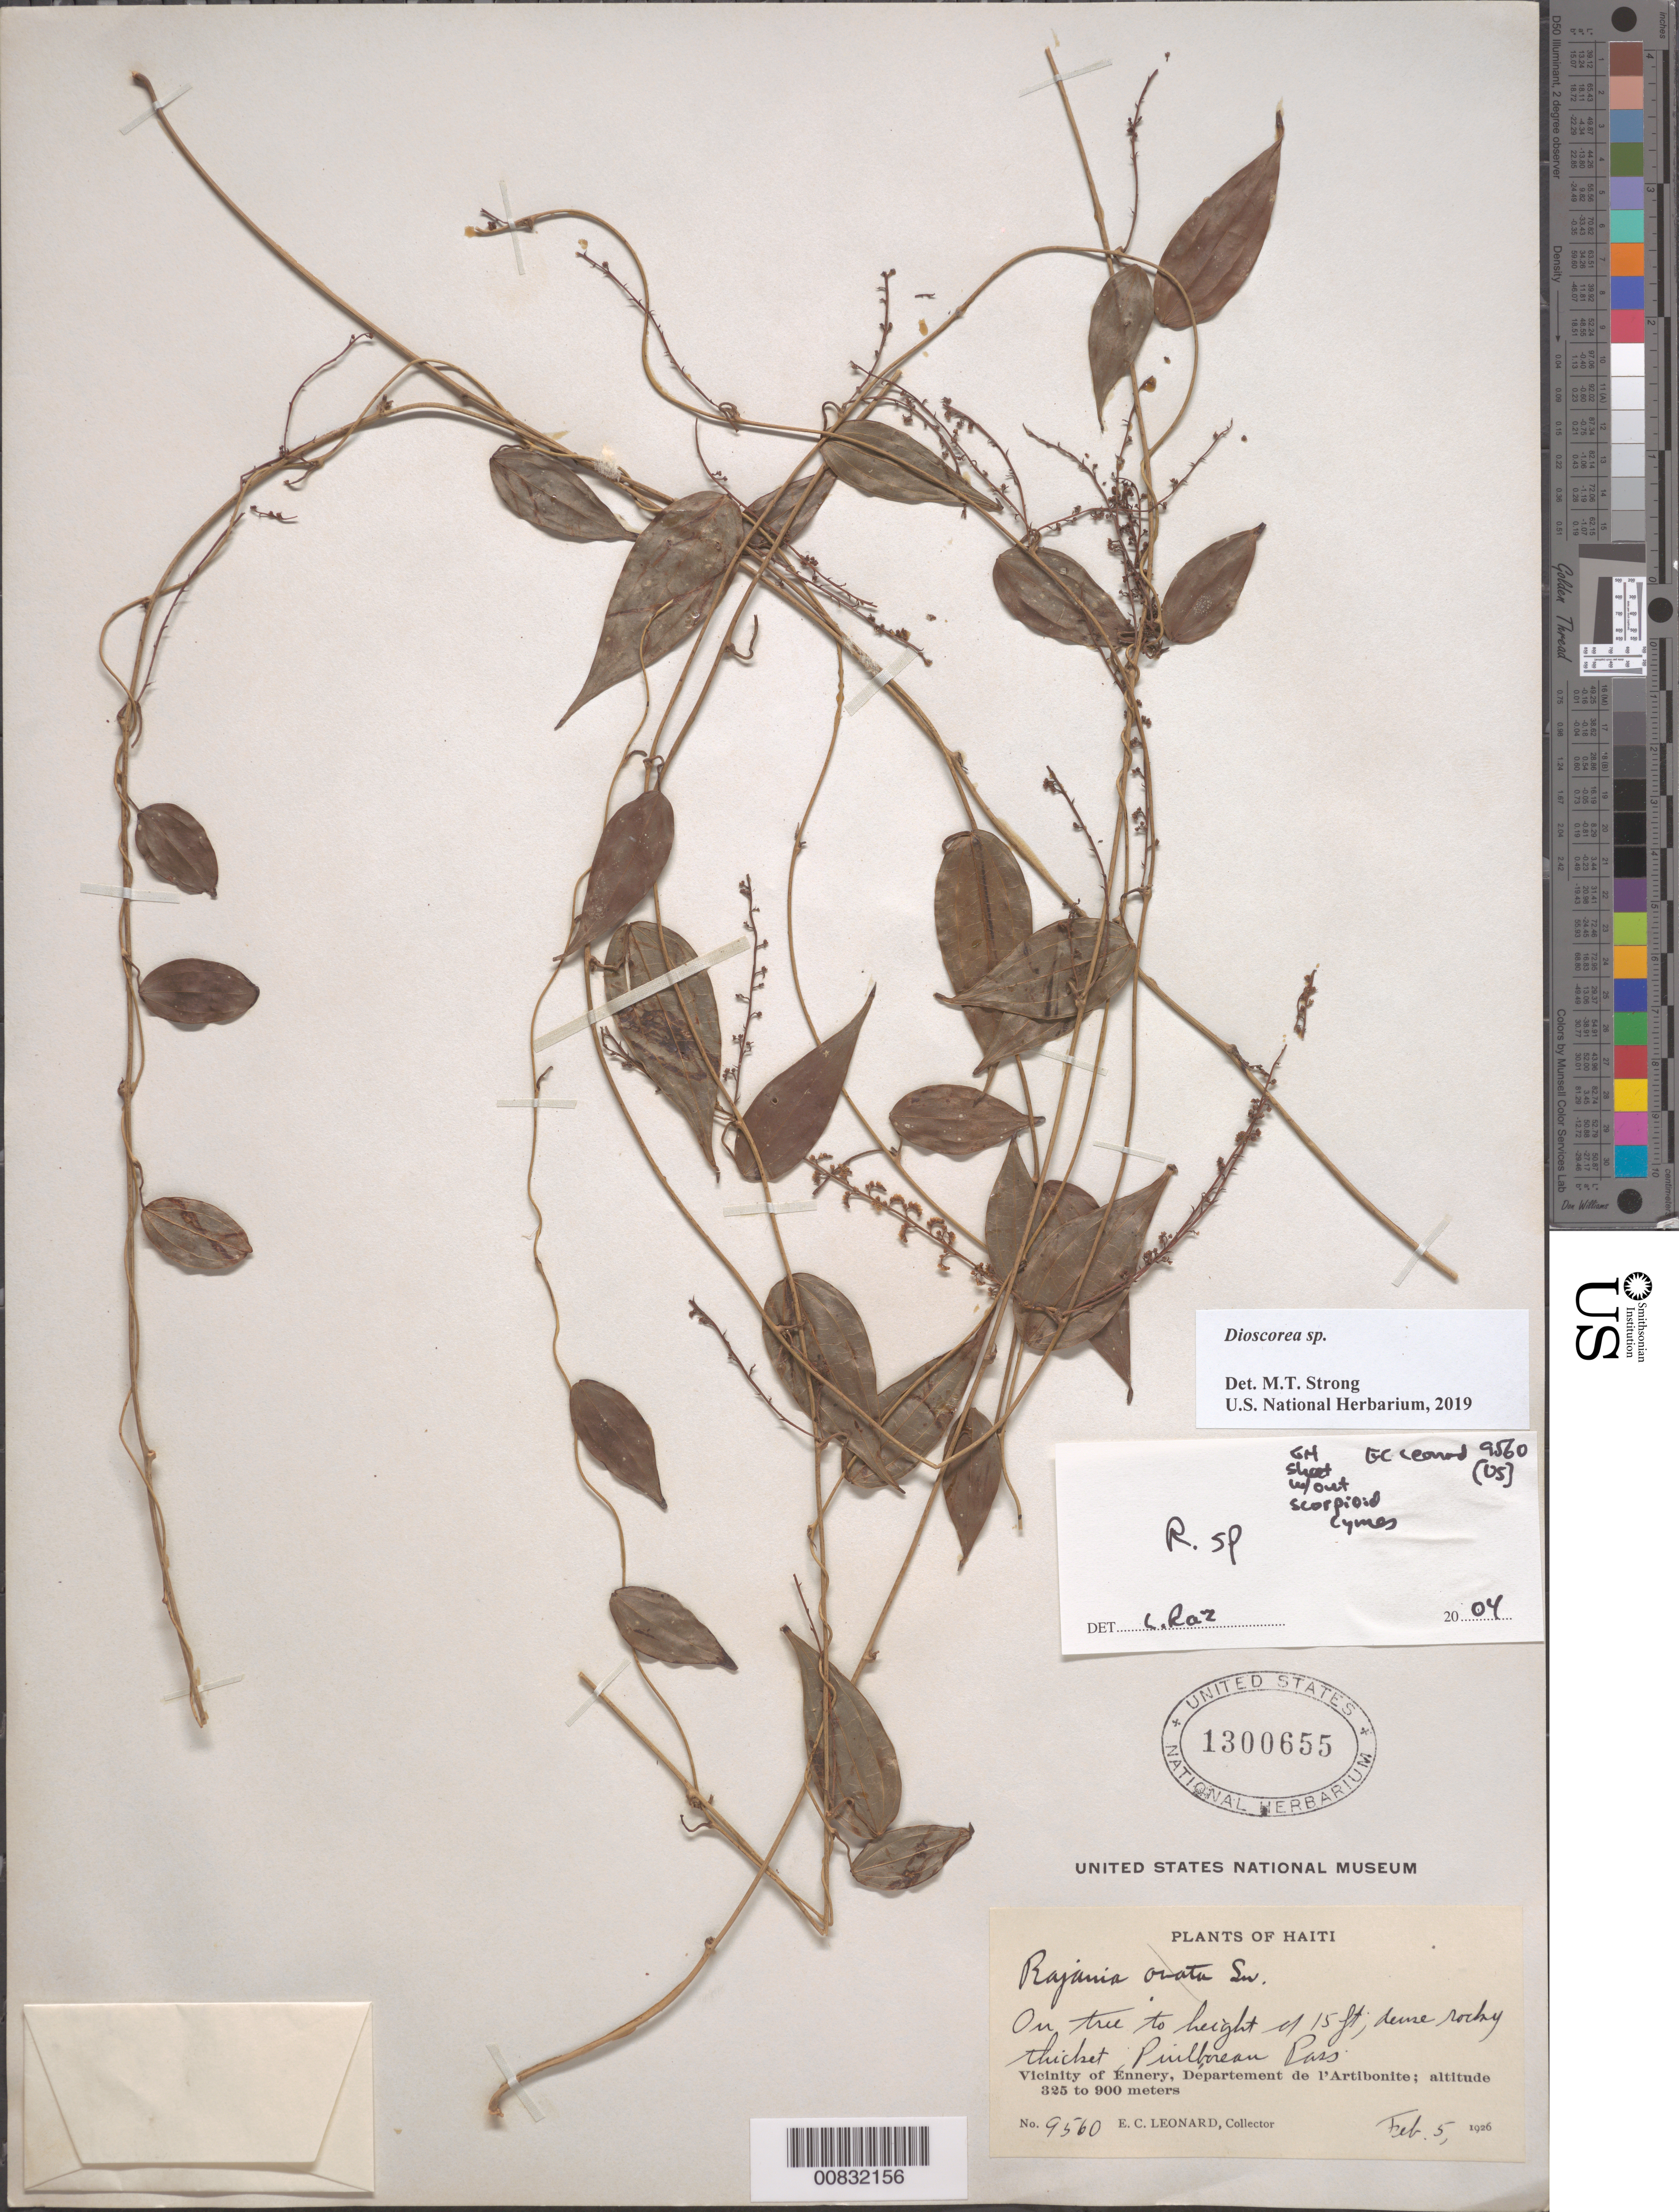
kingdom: Plantae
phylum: Tracheophyta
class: Liliopsida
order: Dioscoreales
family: Dioscoreaceae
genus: Dioscorea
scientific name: Dioscorea sp.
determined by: Strong, M. T., (US), Smithsonian Institution - National Museum of Natural History (UNITED STATES)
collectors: E. C. Leonard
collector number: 9560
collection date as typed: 05 Feb 1926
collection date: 1926-02-05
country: Haiti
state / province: Artibonite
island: Hispaniola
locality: Vicinity of Ennery; Puilboreau Pass.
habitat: On tree to height of 15 ft; dense rocky thicket.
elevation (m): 325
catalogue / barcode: US 1300655